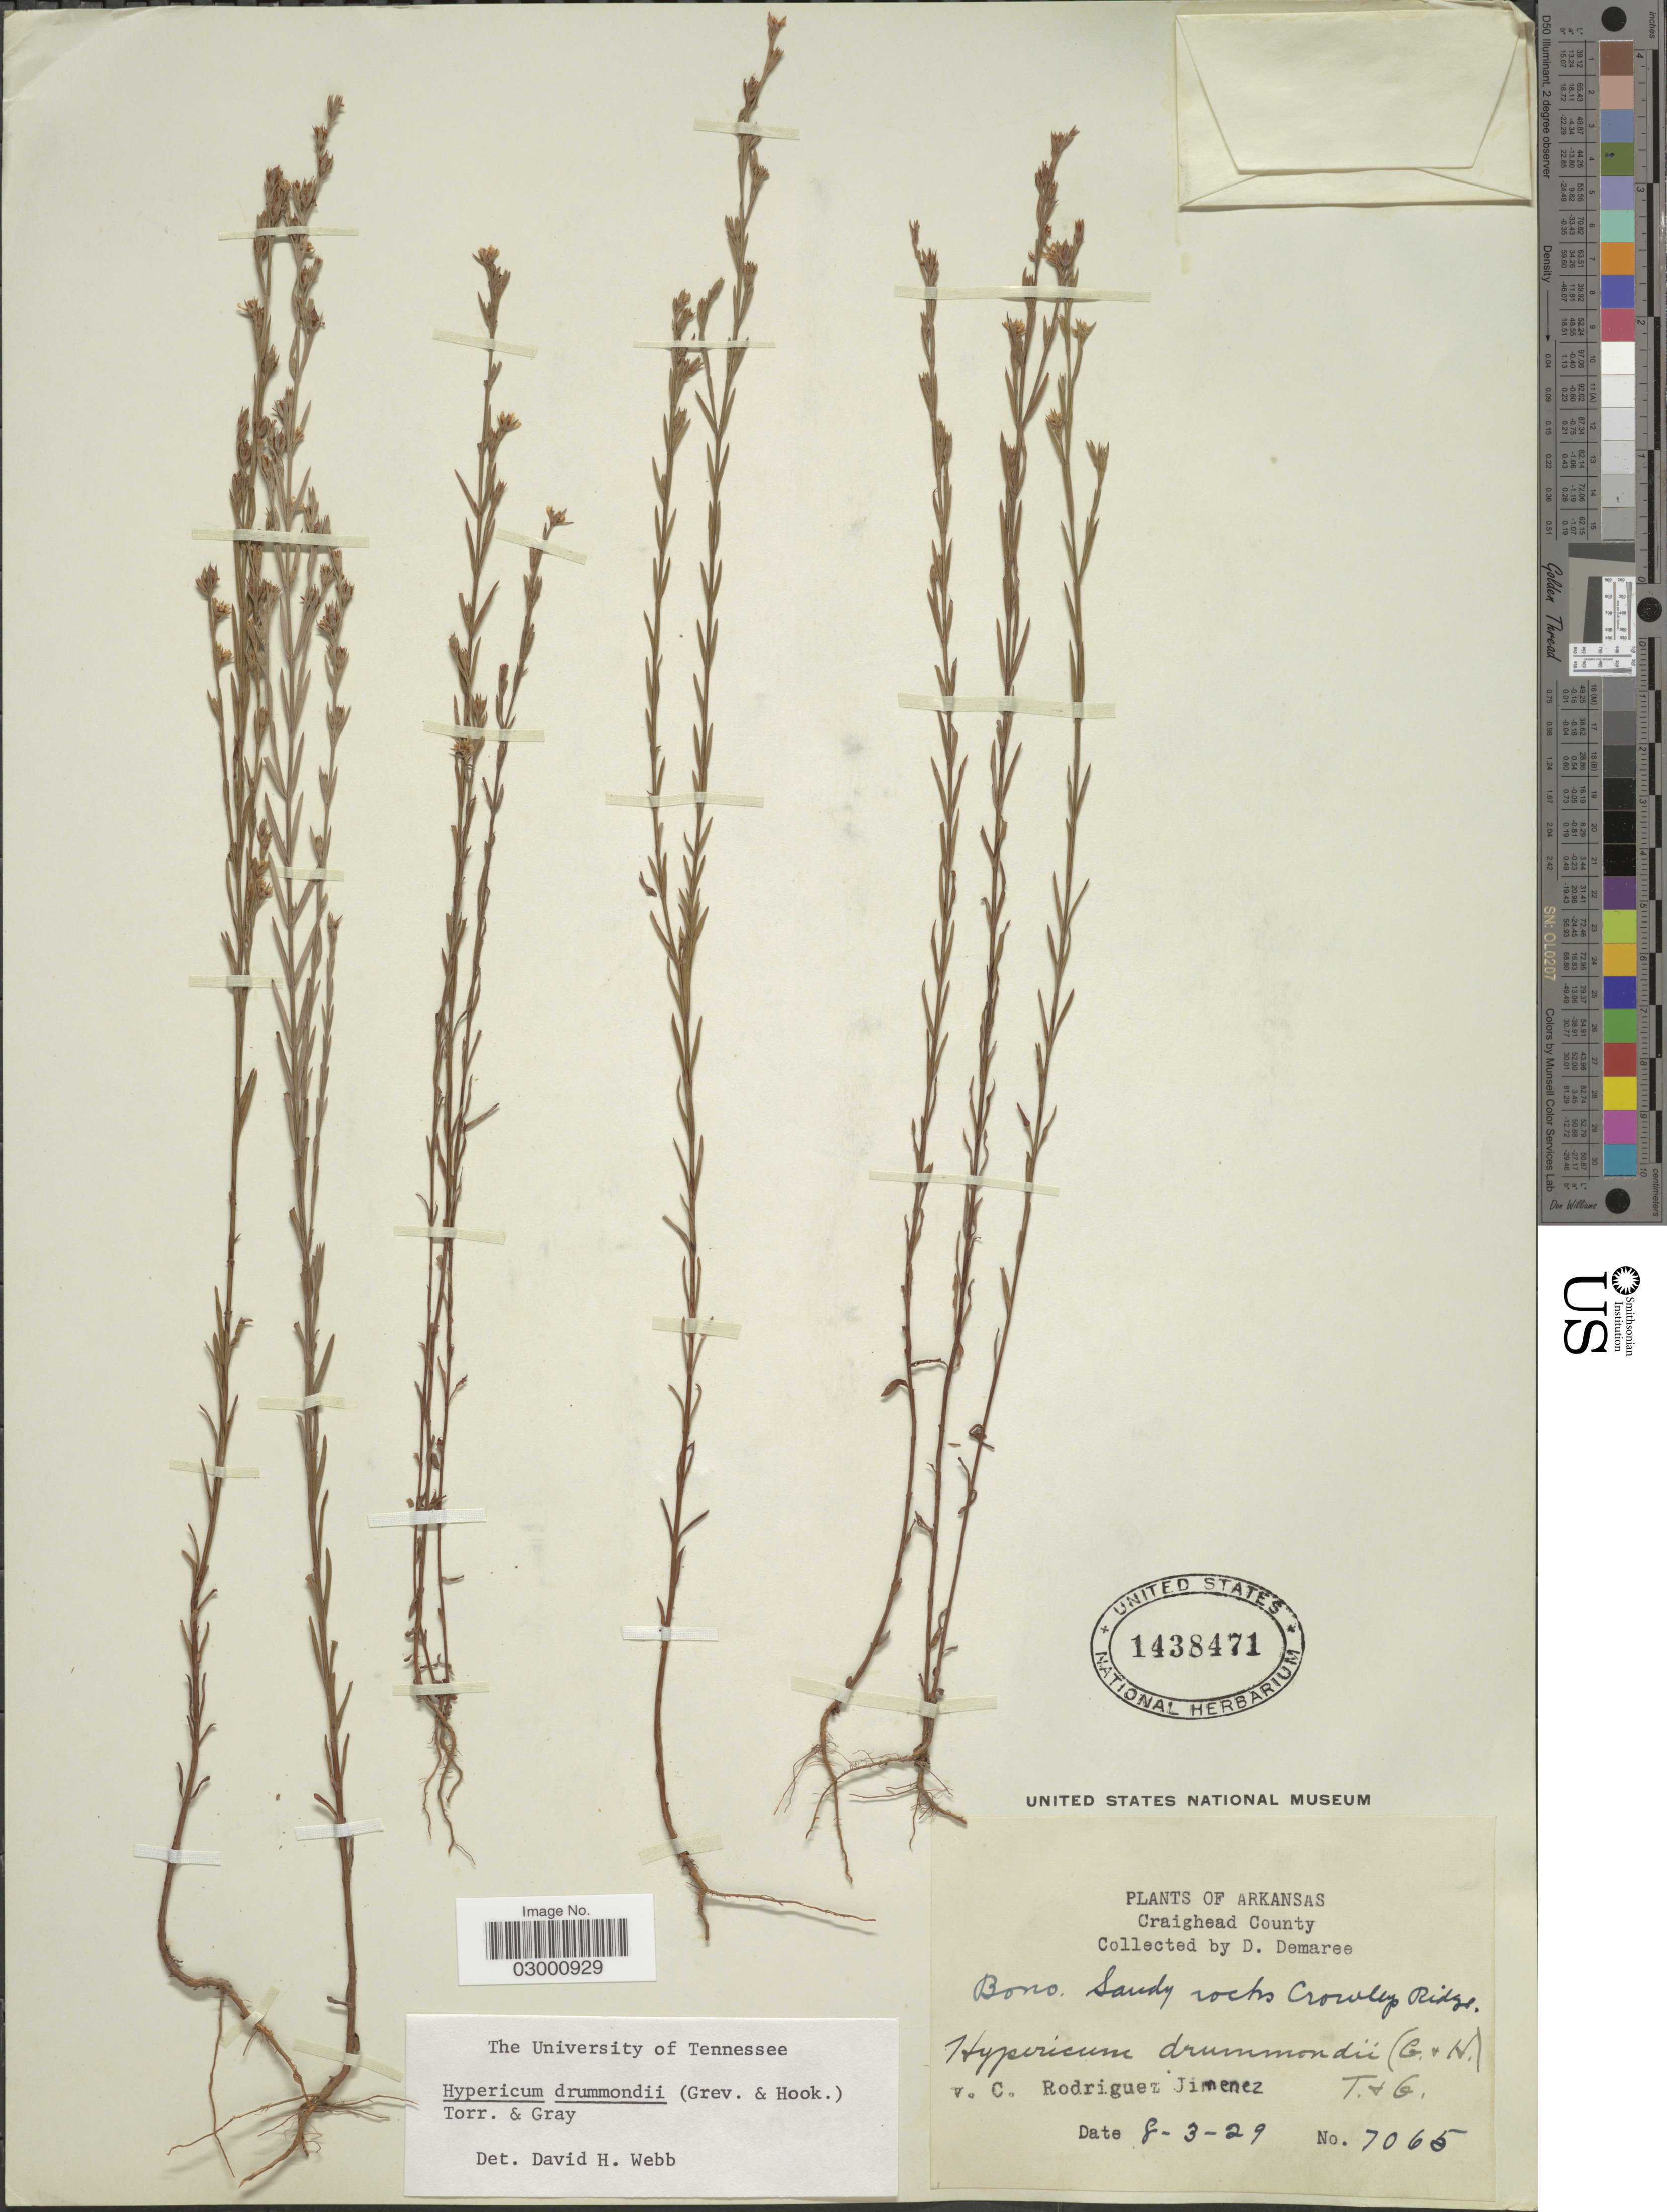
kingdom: Plantae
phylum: Tracheophyta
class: Magnoliopsida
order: Malpighiales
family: Hypericaceae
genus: Hypericum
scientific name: Hypericum drummondii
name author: (Grev. & Hook.) Torr. & A. Gray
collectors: D. Demaree & v. C. Rodríguez Jiménez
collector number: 7065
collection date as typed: Transcribed d/m/y: 3/8/29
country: United States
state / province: Arkansas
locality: Craighead County. Bono. Sandy rocks Crowleys Ridge.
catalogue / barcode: US 1438471